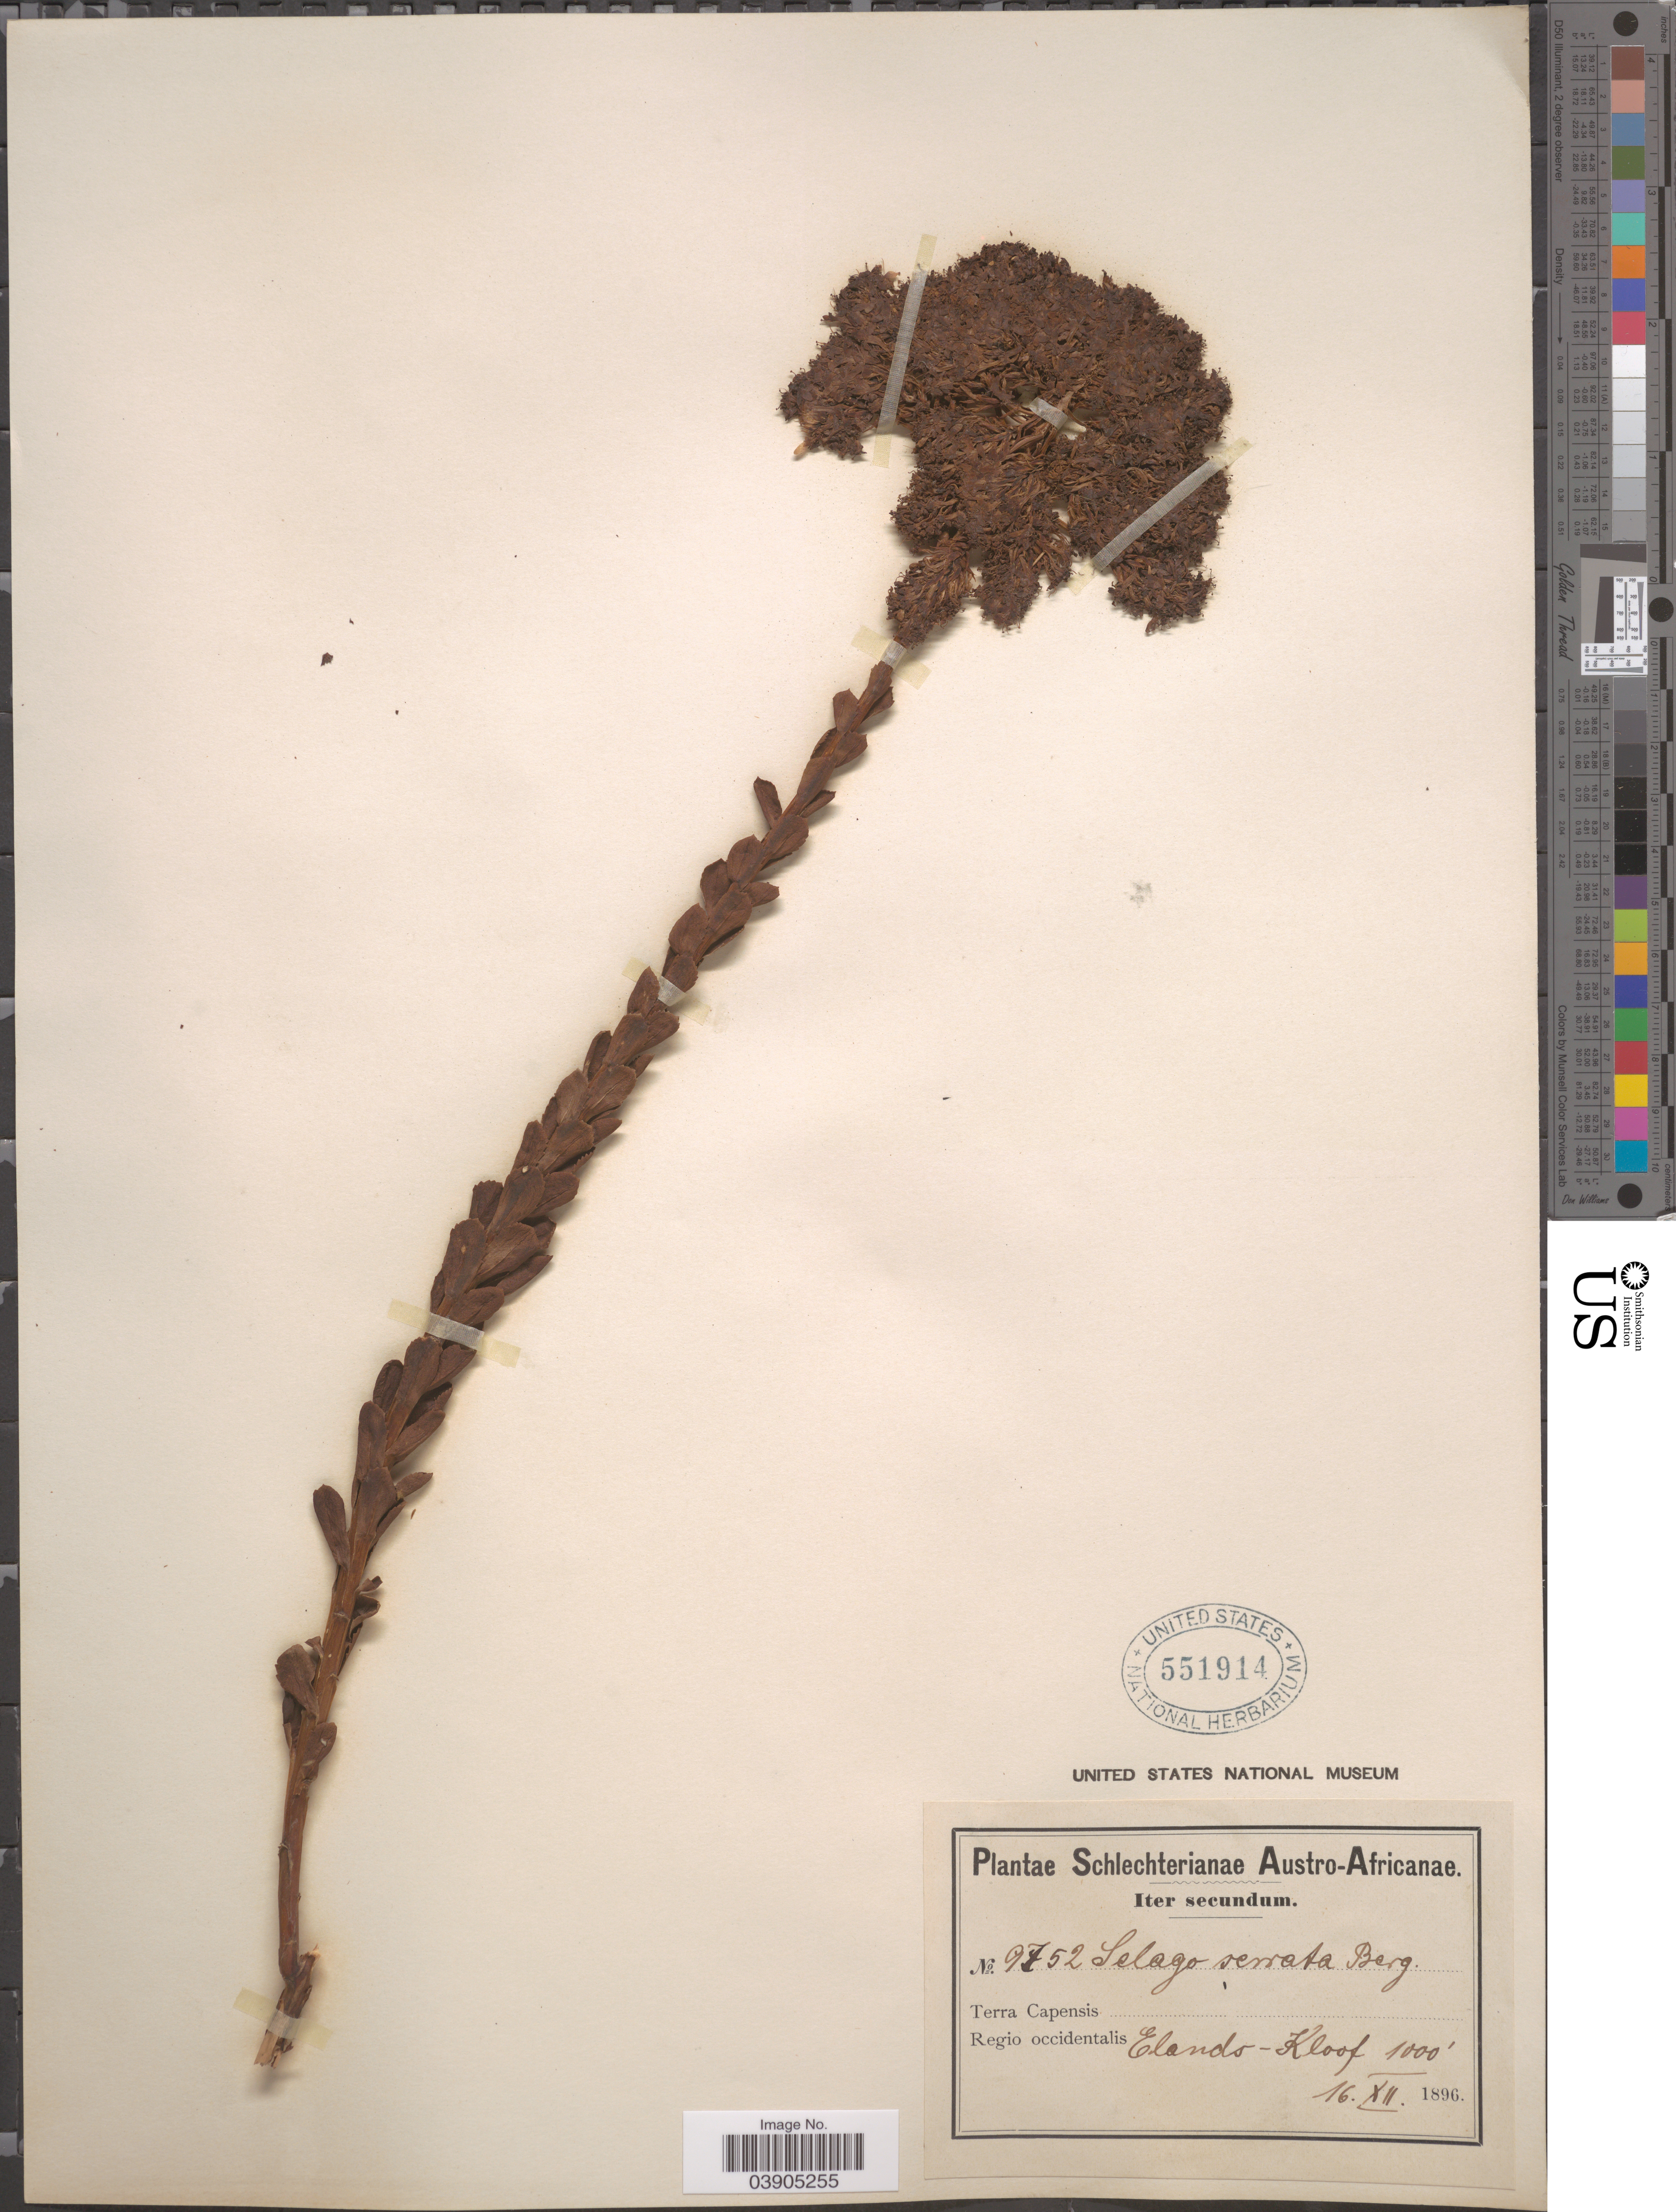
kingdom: Plantae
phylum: Tracheophyta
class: Magnoliopsida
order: Lamiales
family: Scrophulariaceae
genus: Selago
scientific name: Selago serrata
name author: P.J. Bergius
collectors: Schlechter, --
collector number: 9752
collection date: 1896-12-16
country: South Africa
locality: Austro-Africanae. Terra Capensis. Regio occidentalis Elands-Kloof.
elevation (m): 305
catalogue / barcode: US 551914